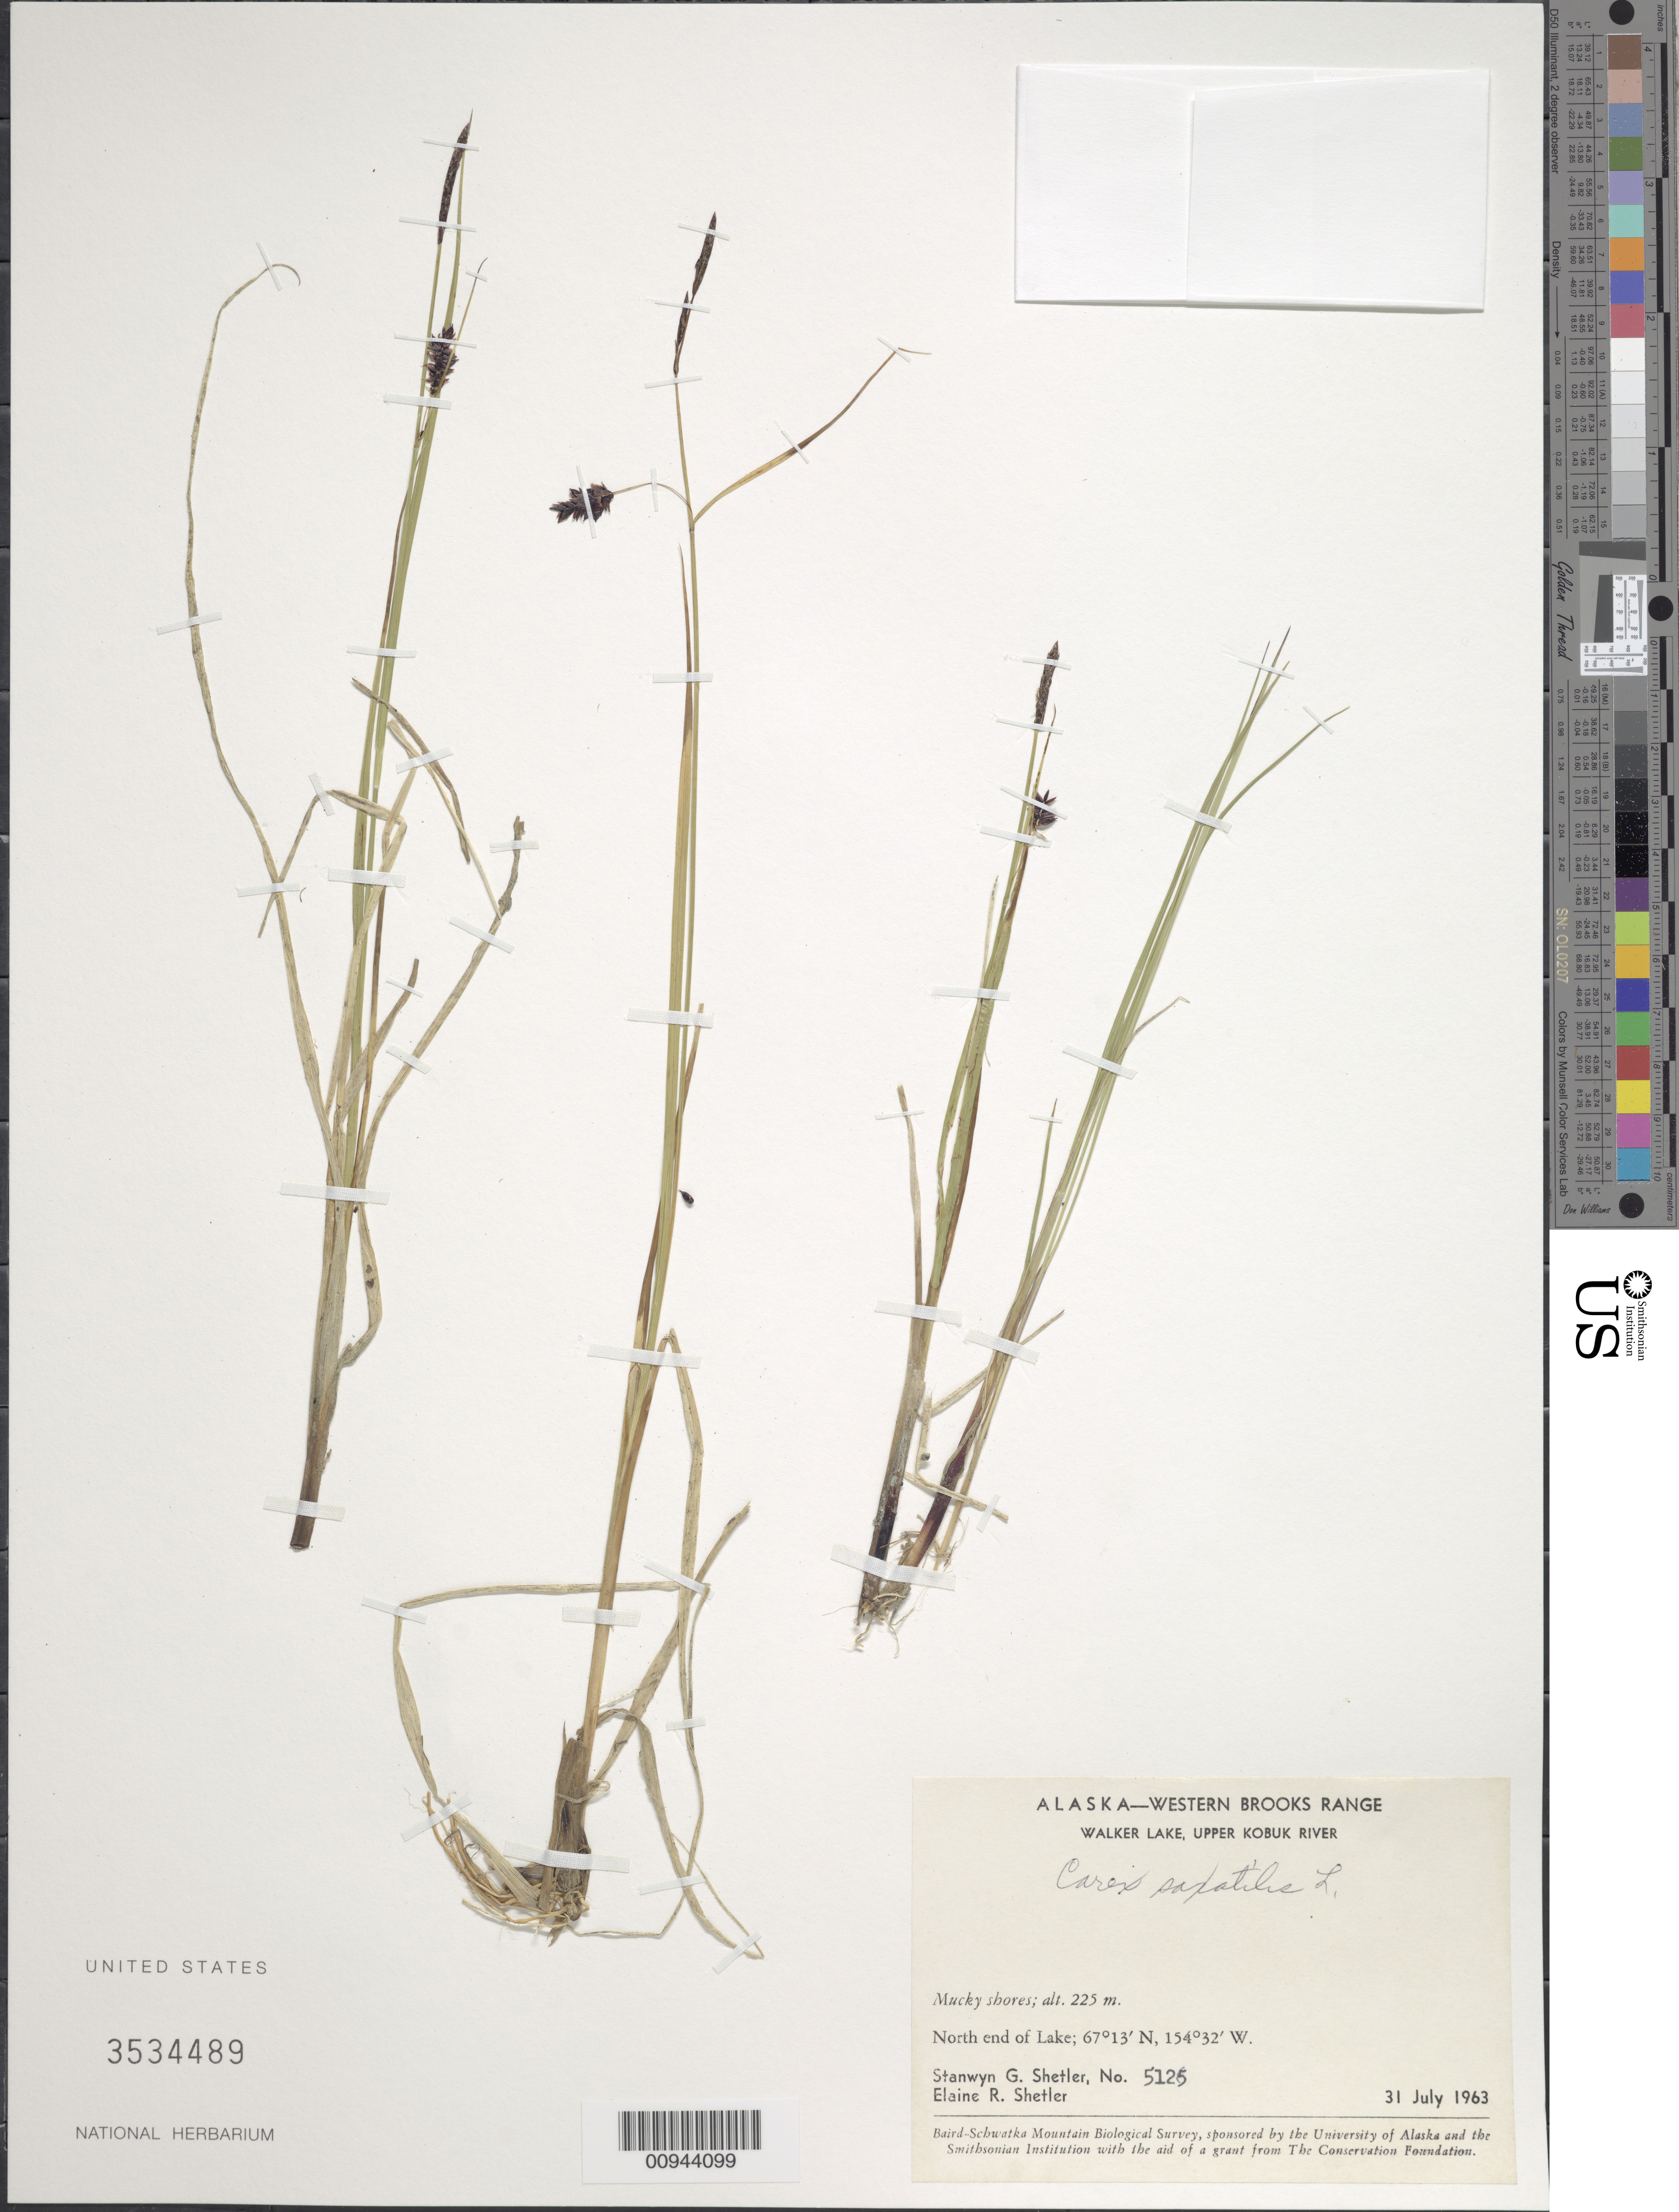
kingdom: Plantae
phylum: Tracheophyta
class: Liliopsida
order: Poales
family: Cyperaceae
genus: Carex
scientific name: Carex saxatilis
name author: L.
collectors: S. Shetler & E. R. Shetler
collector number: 5125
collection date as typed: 31 Jul 1963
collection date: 1963-07-31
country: United States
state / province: Alaska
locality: North end of Walker Lake. Western Brooks Range, Upper Kobuk River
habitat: Mucky shores.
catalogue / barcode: US 3534489